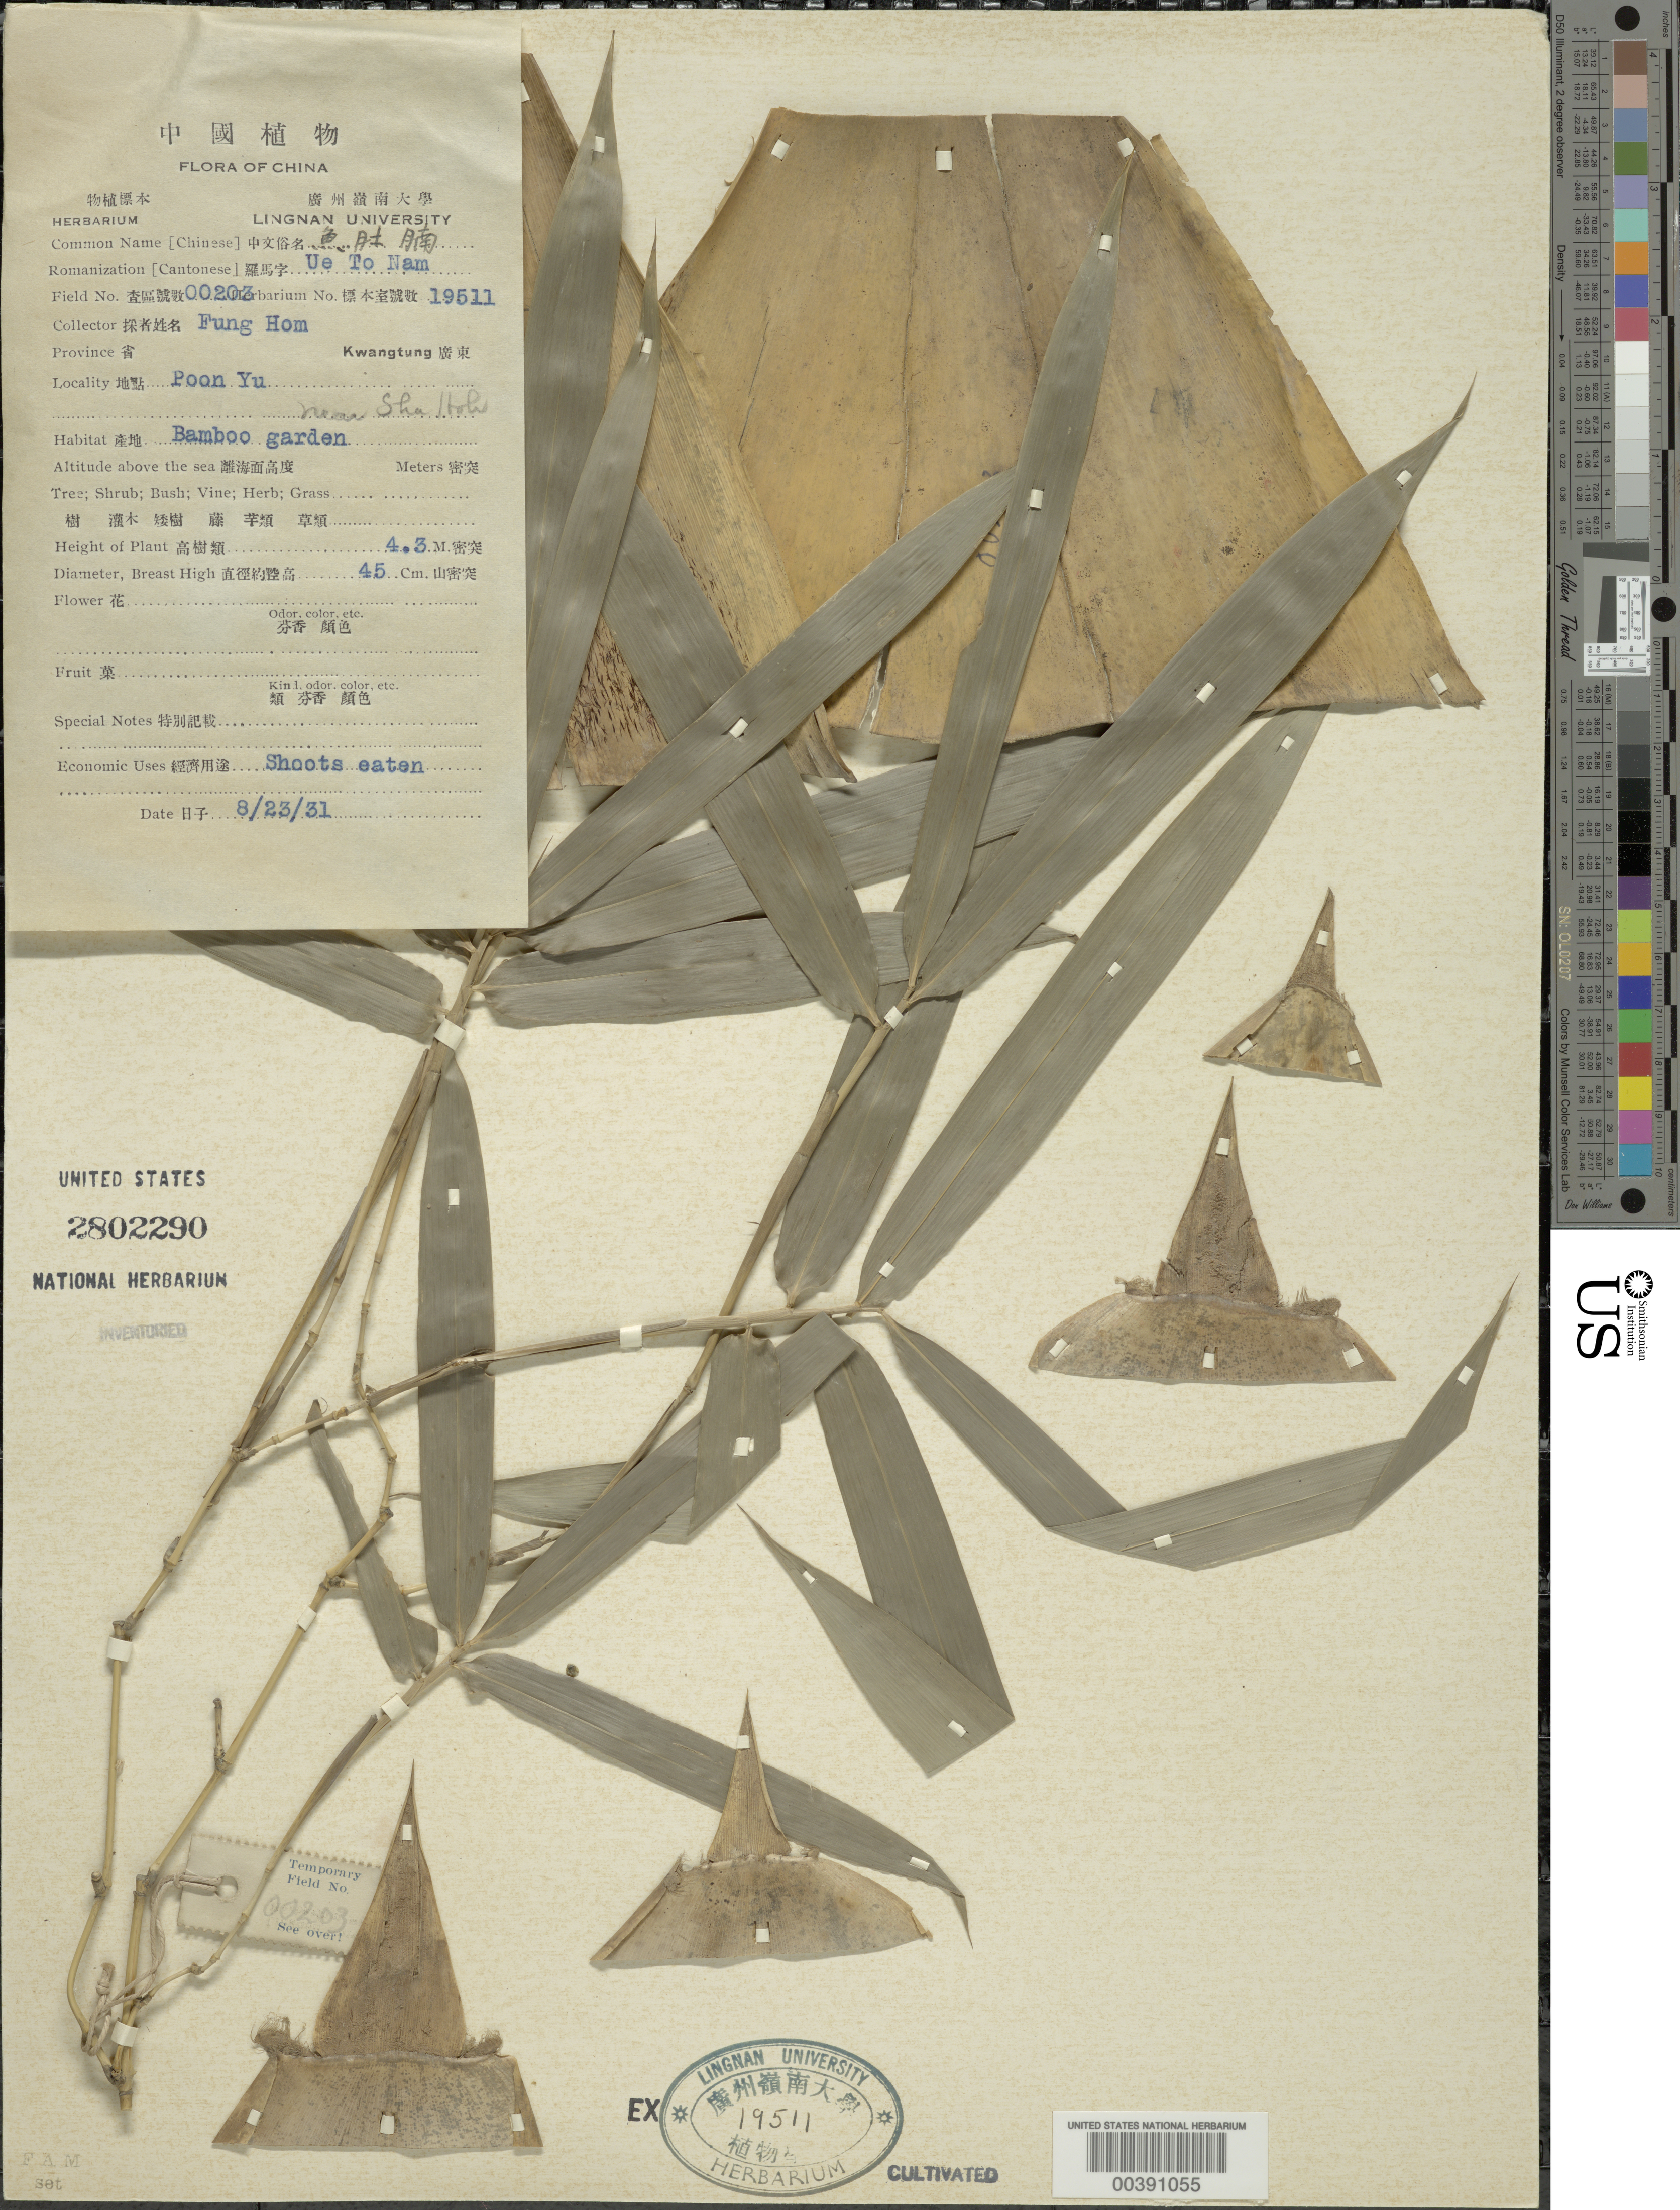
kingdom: Plantae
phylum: Tracheophyta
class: Liliopsida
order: Poales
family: Poaceae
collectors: H. L. Fung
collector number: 203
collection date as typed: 23 Aug 1931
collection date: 1931-08-23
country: China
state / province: Guangdong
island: Honam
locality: Lingnan univ. bg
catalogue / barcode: US 2802290